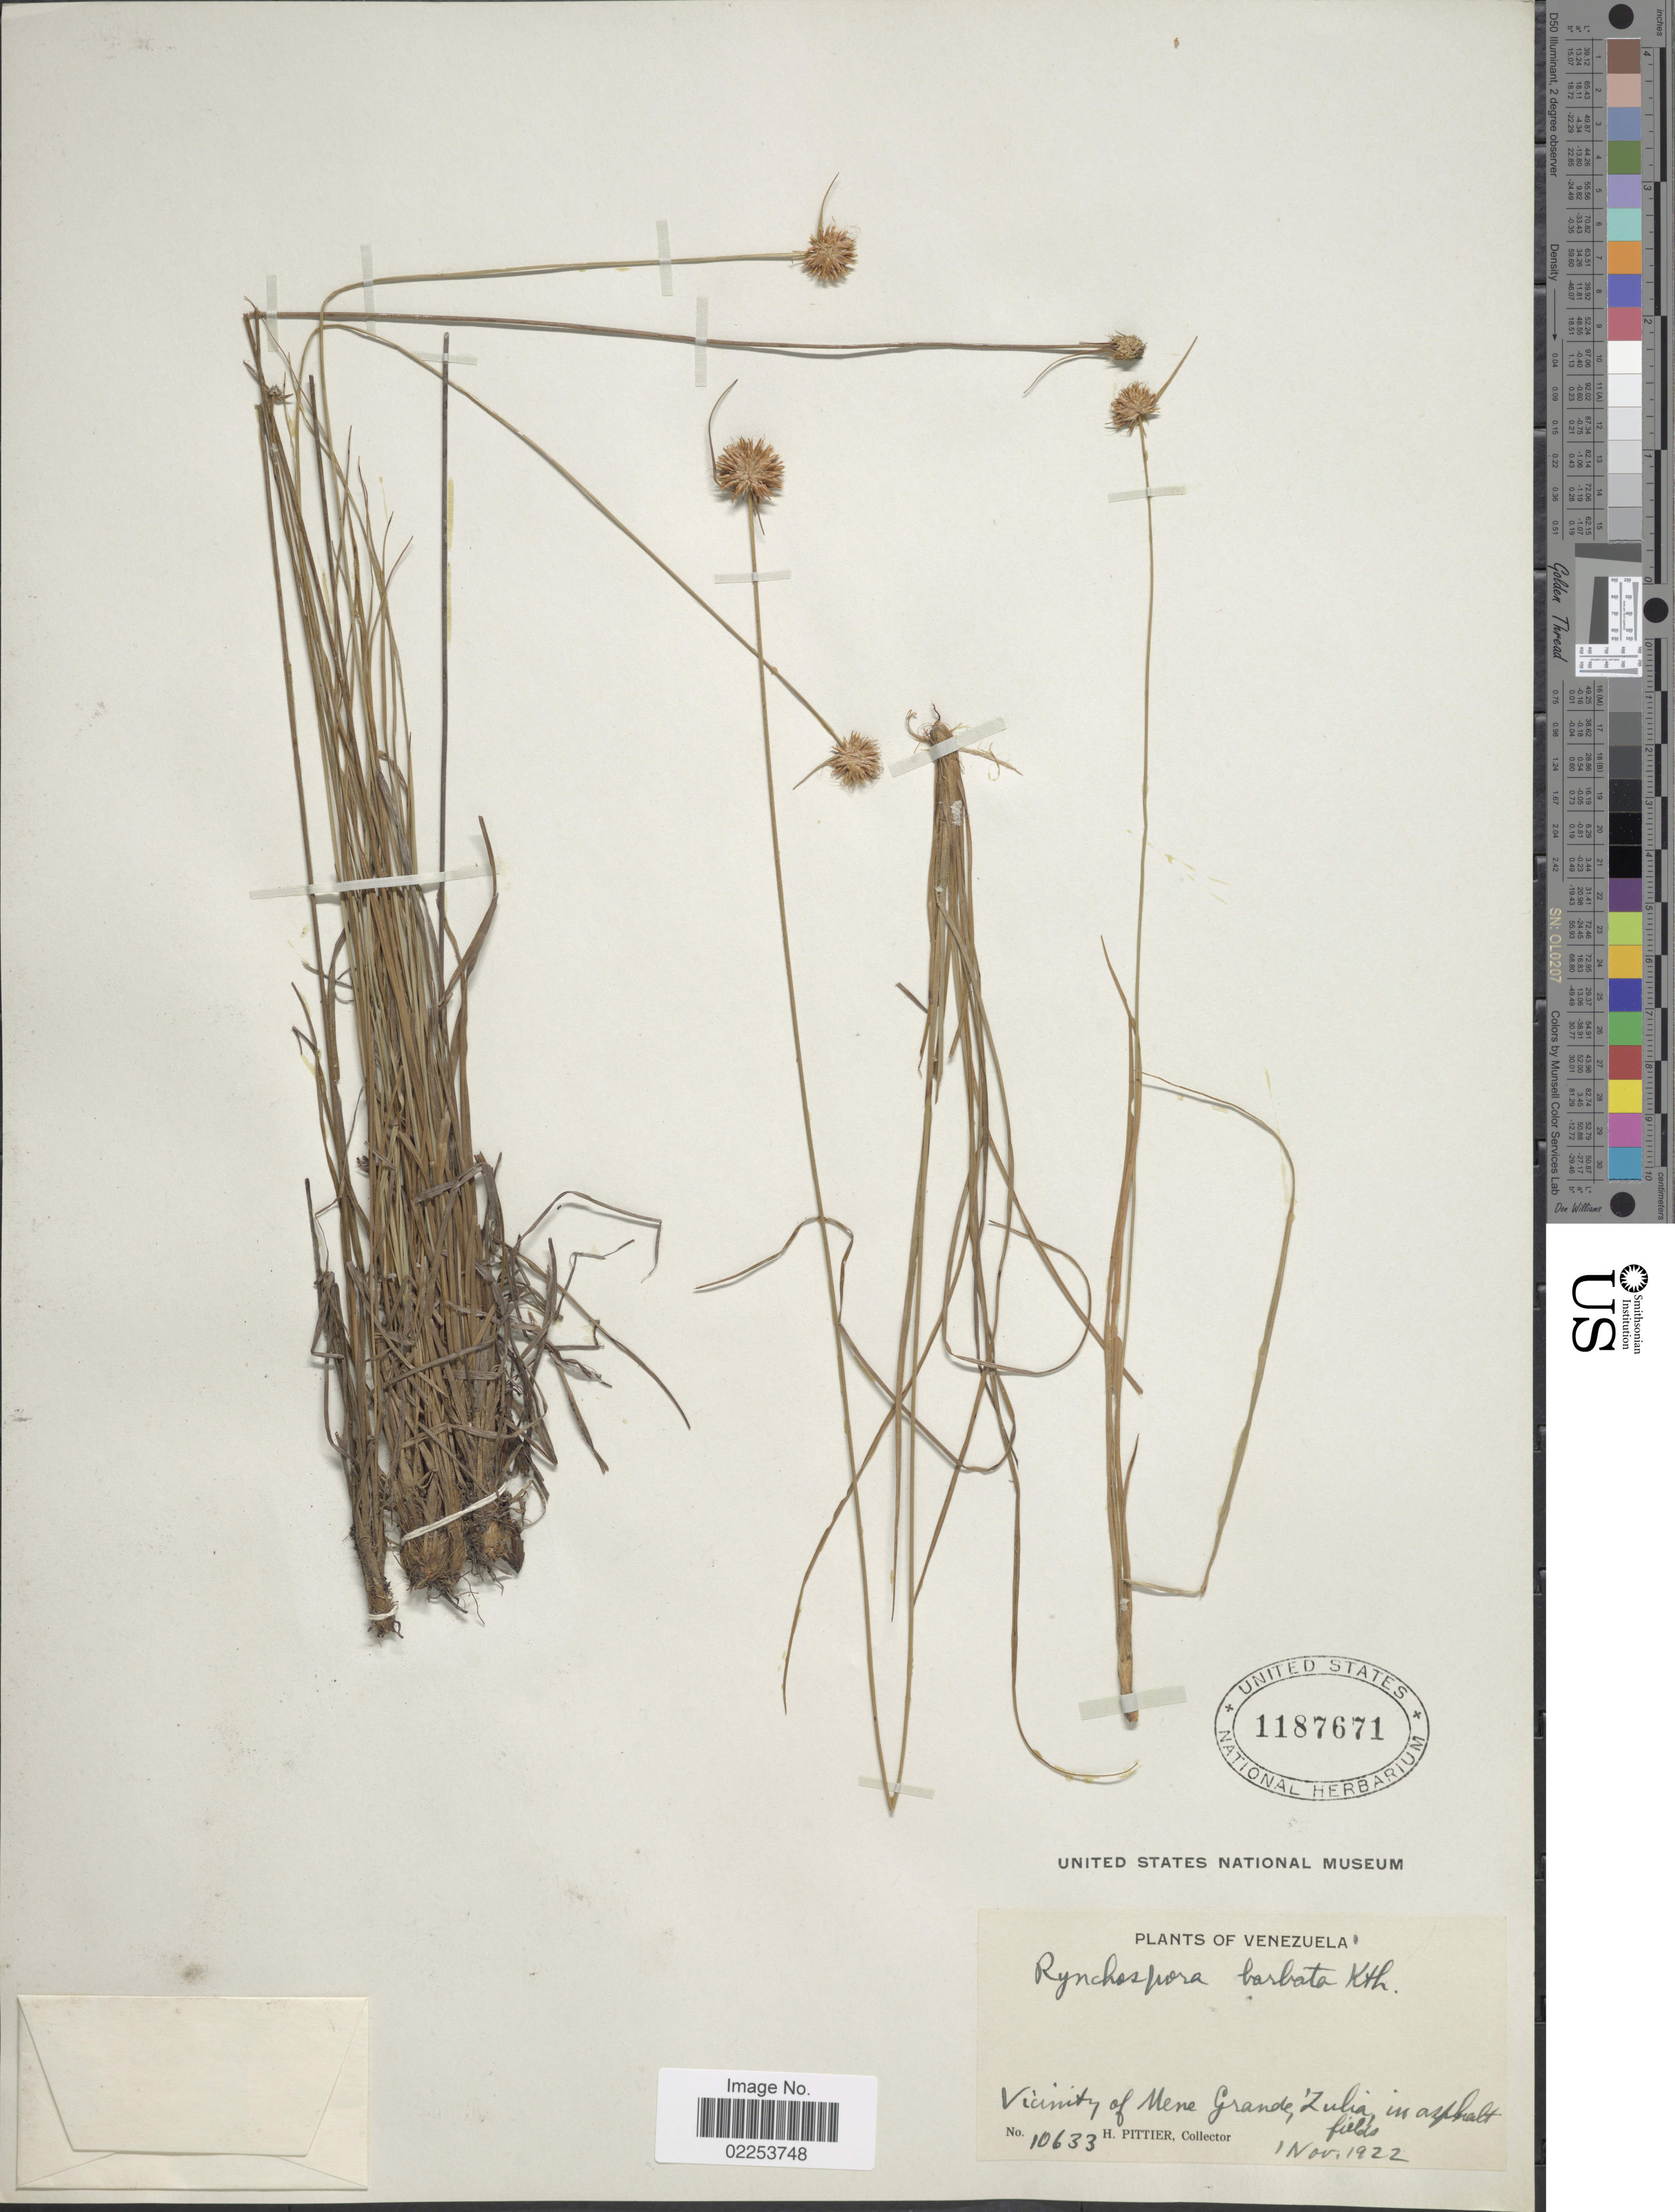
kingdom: Plantae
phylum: Tracheophyta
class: Liliopsida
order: Poales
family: Cyperaceae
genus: Rhynchospora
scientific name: Rhynchospora barbata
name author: (Vahl) Kunth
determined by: Alves, K.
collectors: H. F. Pittier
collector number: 10633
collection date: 1922-11-01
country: Venezuela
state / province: Zulia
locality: Vicinity of Mene Grande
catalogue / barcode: US 1187671